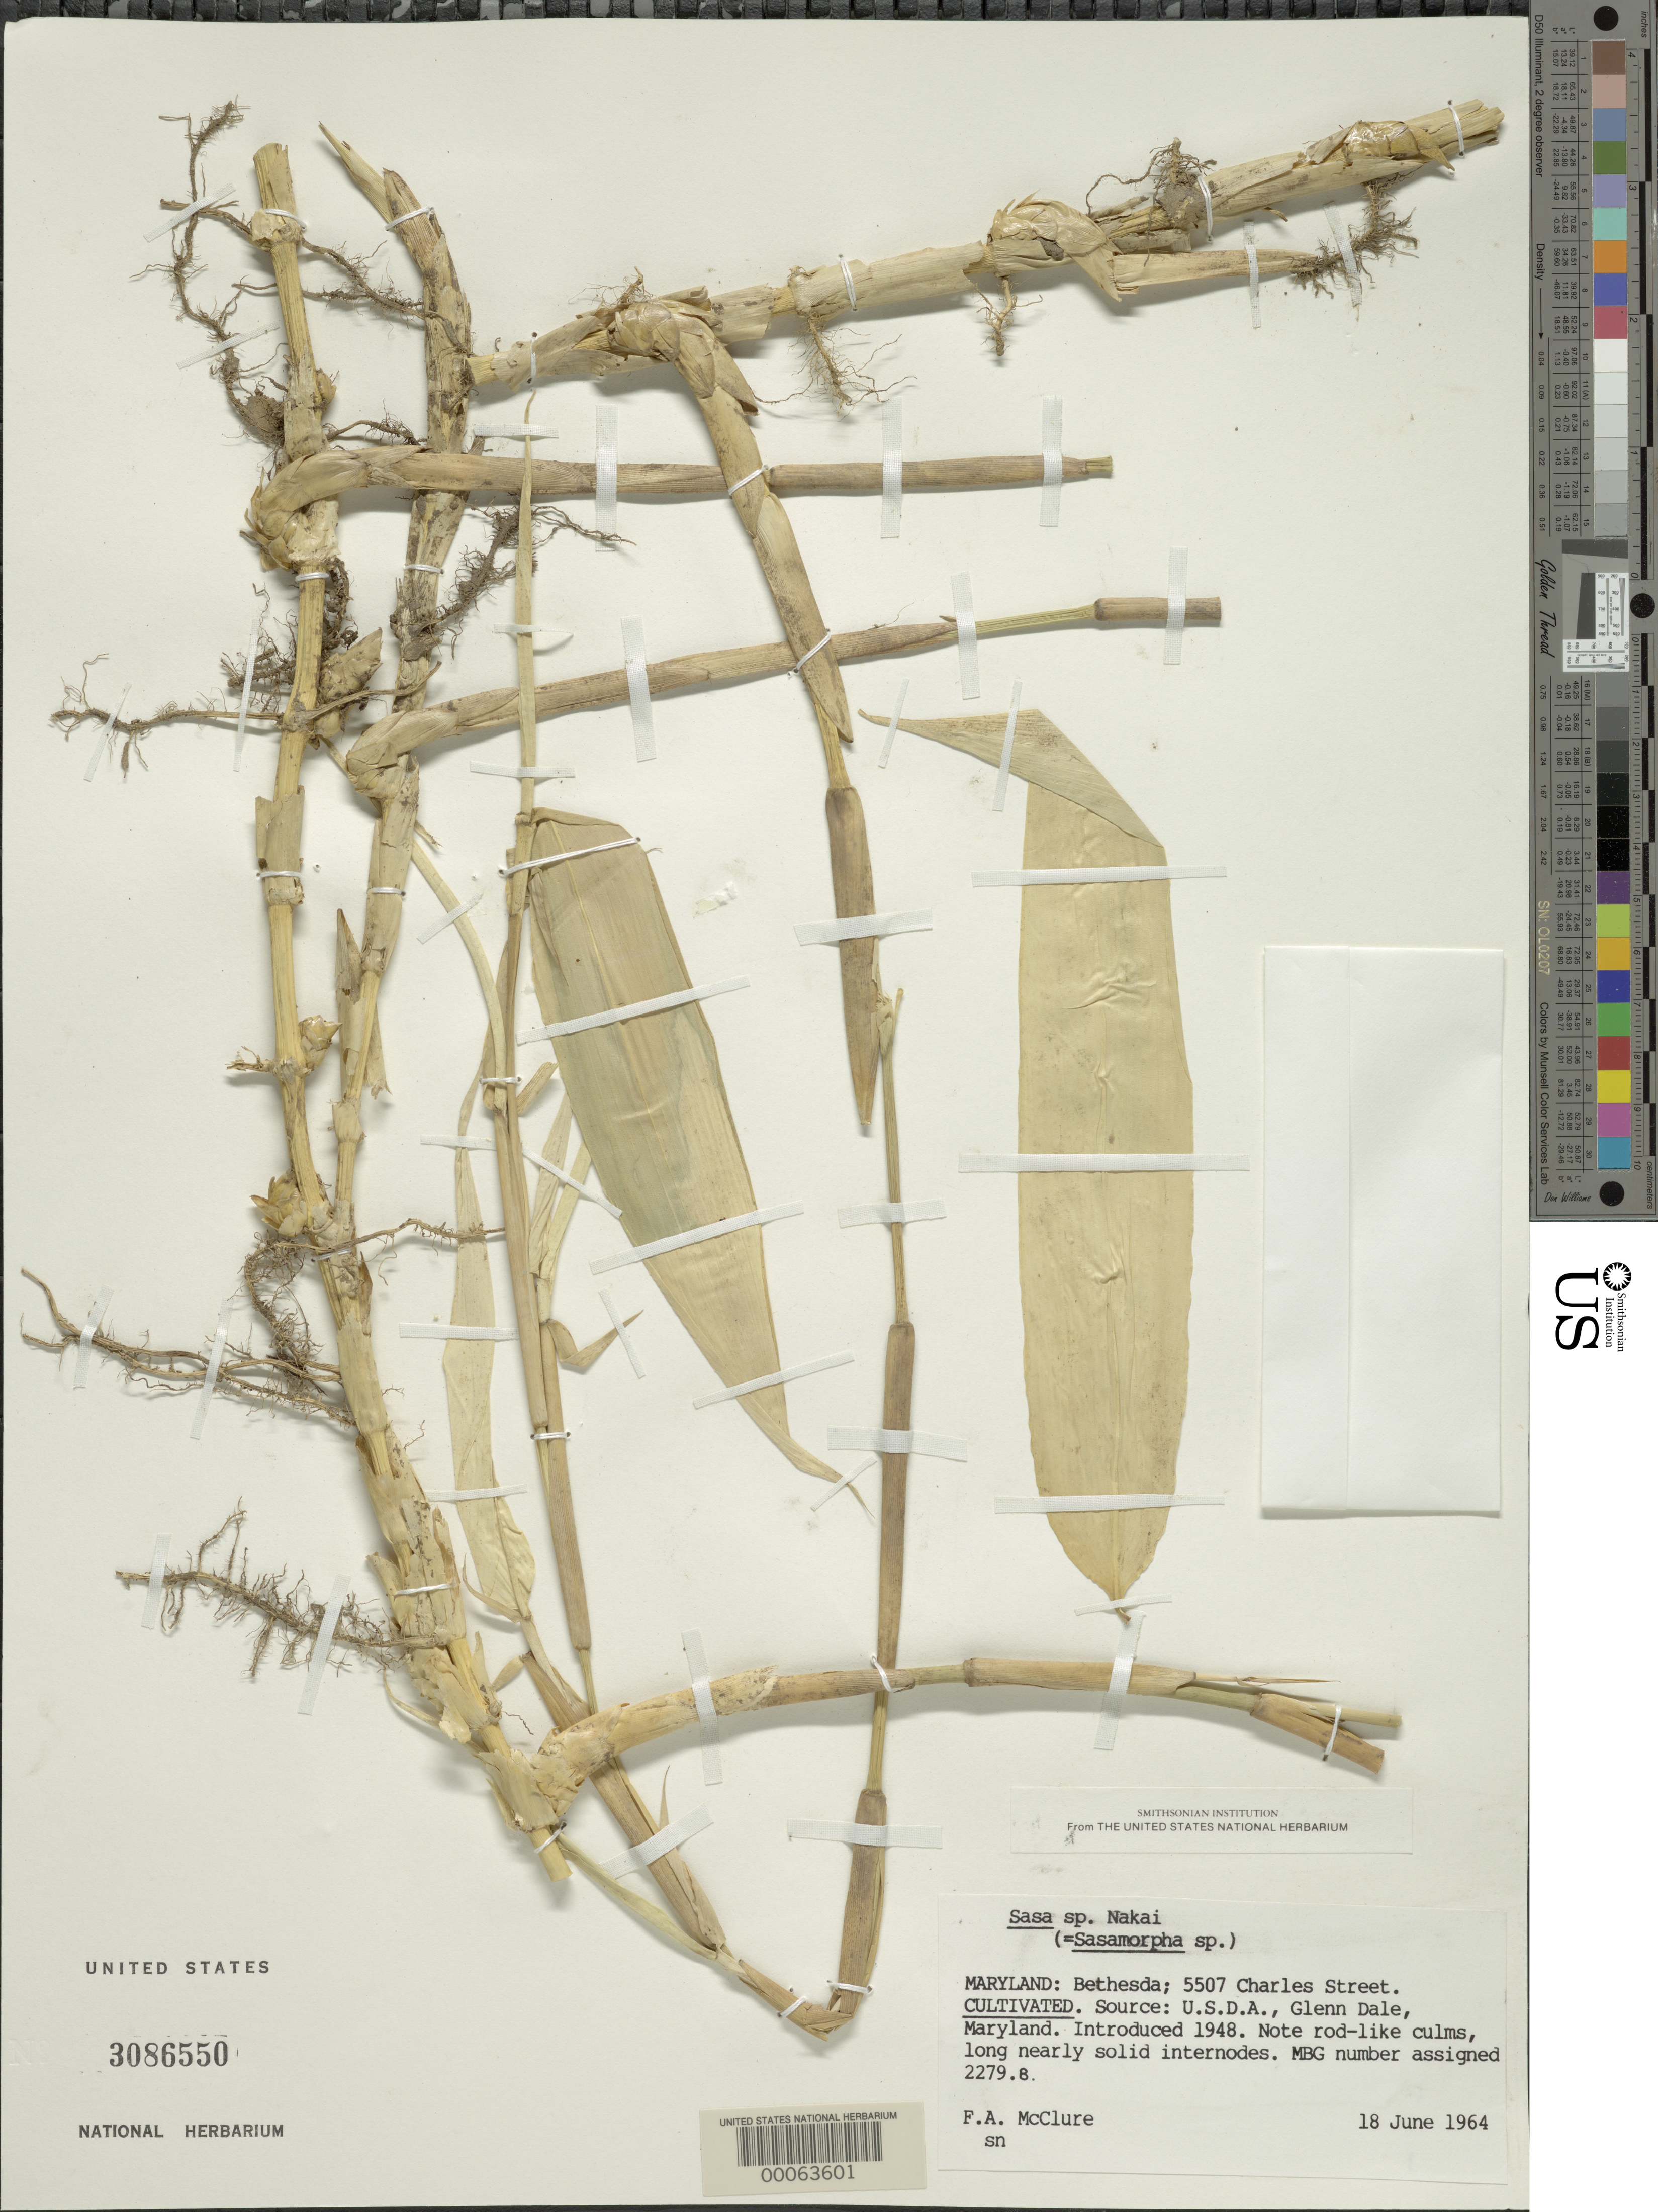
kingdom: Plantae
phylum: Tracheophyta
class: Liliopsida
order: Poales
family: Poaceae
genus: Sasa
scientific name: Sasa sp.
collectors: F. A. McClure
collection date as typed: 18 Jun 1964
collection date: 1964-06-18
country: United States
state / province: Maryland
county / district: Montgomery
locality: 5507 Charles Street, Bethesda (McClure's garden)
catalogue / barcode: US 3086550